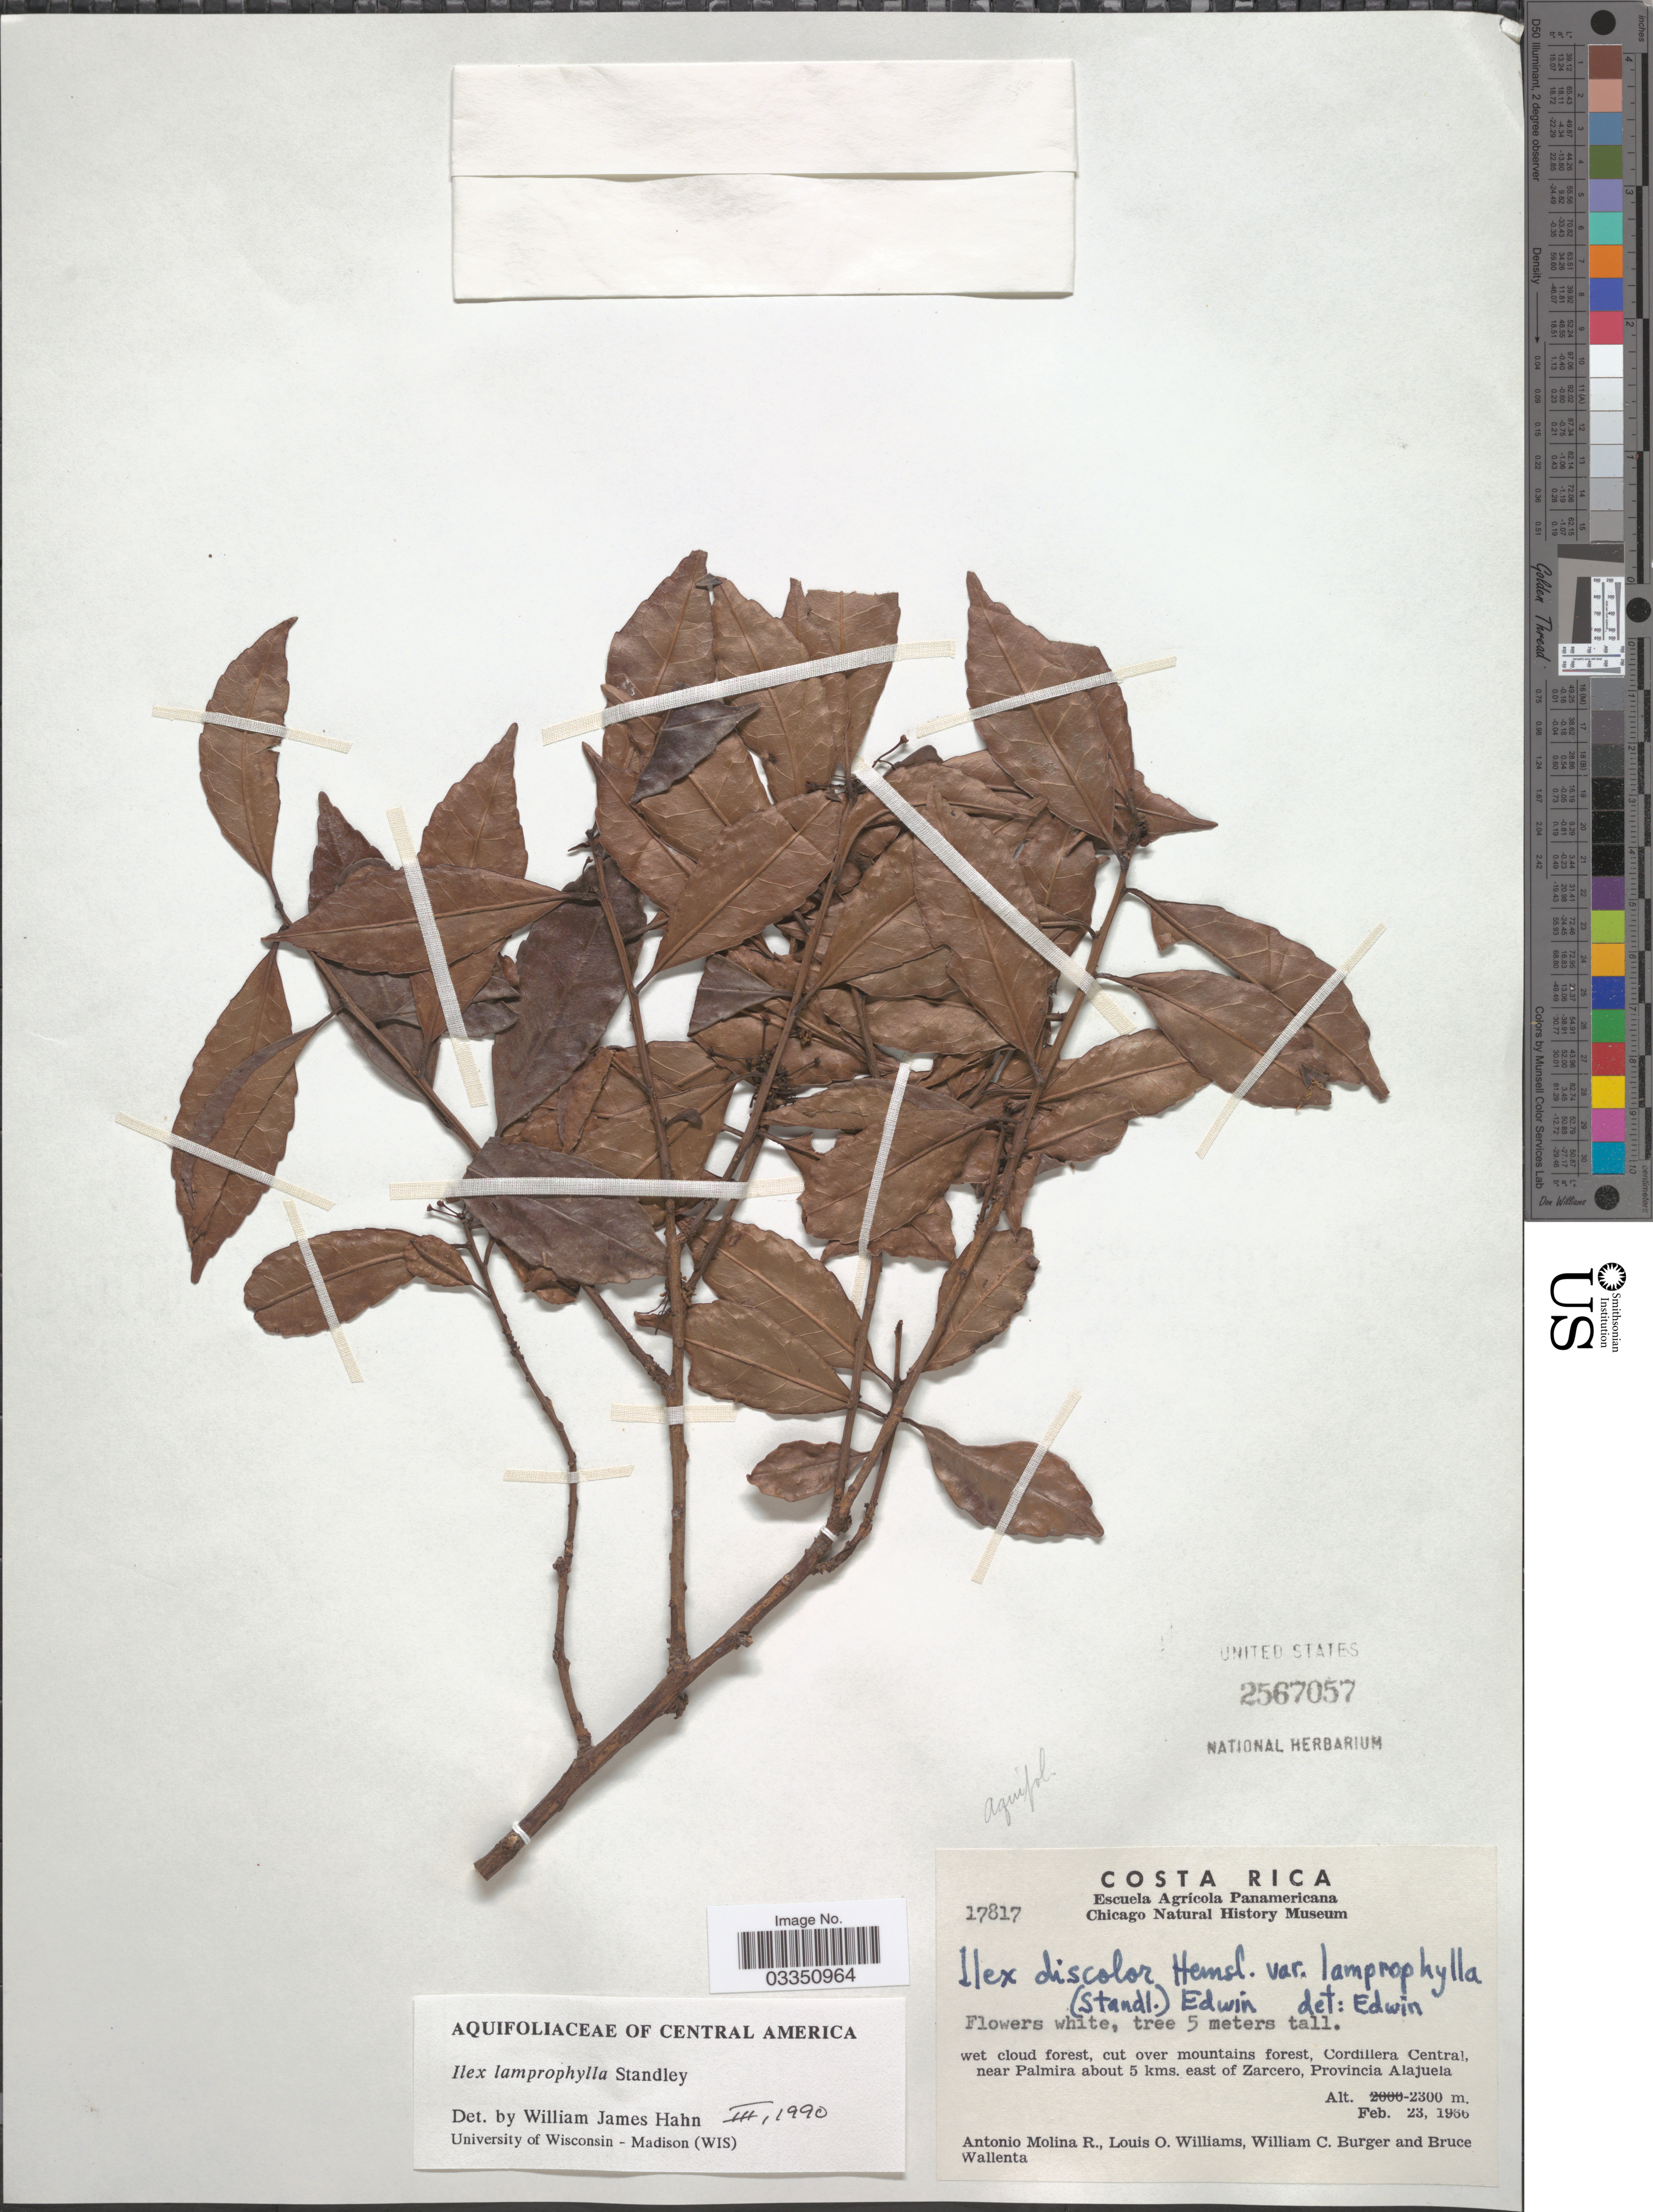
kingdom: Plantae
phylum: Tracheophyta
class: Magnoliopsida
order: Aquifoliales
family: Aquifoliaceae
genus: Ilex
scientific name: Ilex lamprophylla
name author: Standl.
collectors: A. Molina R., L. O. Williams, W. Burger & B. Wallenta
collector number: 17817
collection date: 1966-02-23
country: Costa Rica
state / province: Alajuela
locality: Cordillera Central, near Palmira about 5 kms. east of Zarcero.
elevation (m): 2300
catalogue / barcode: US 2567057